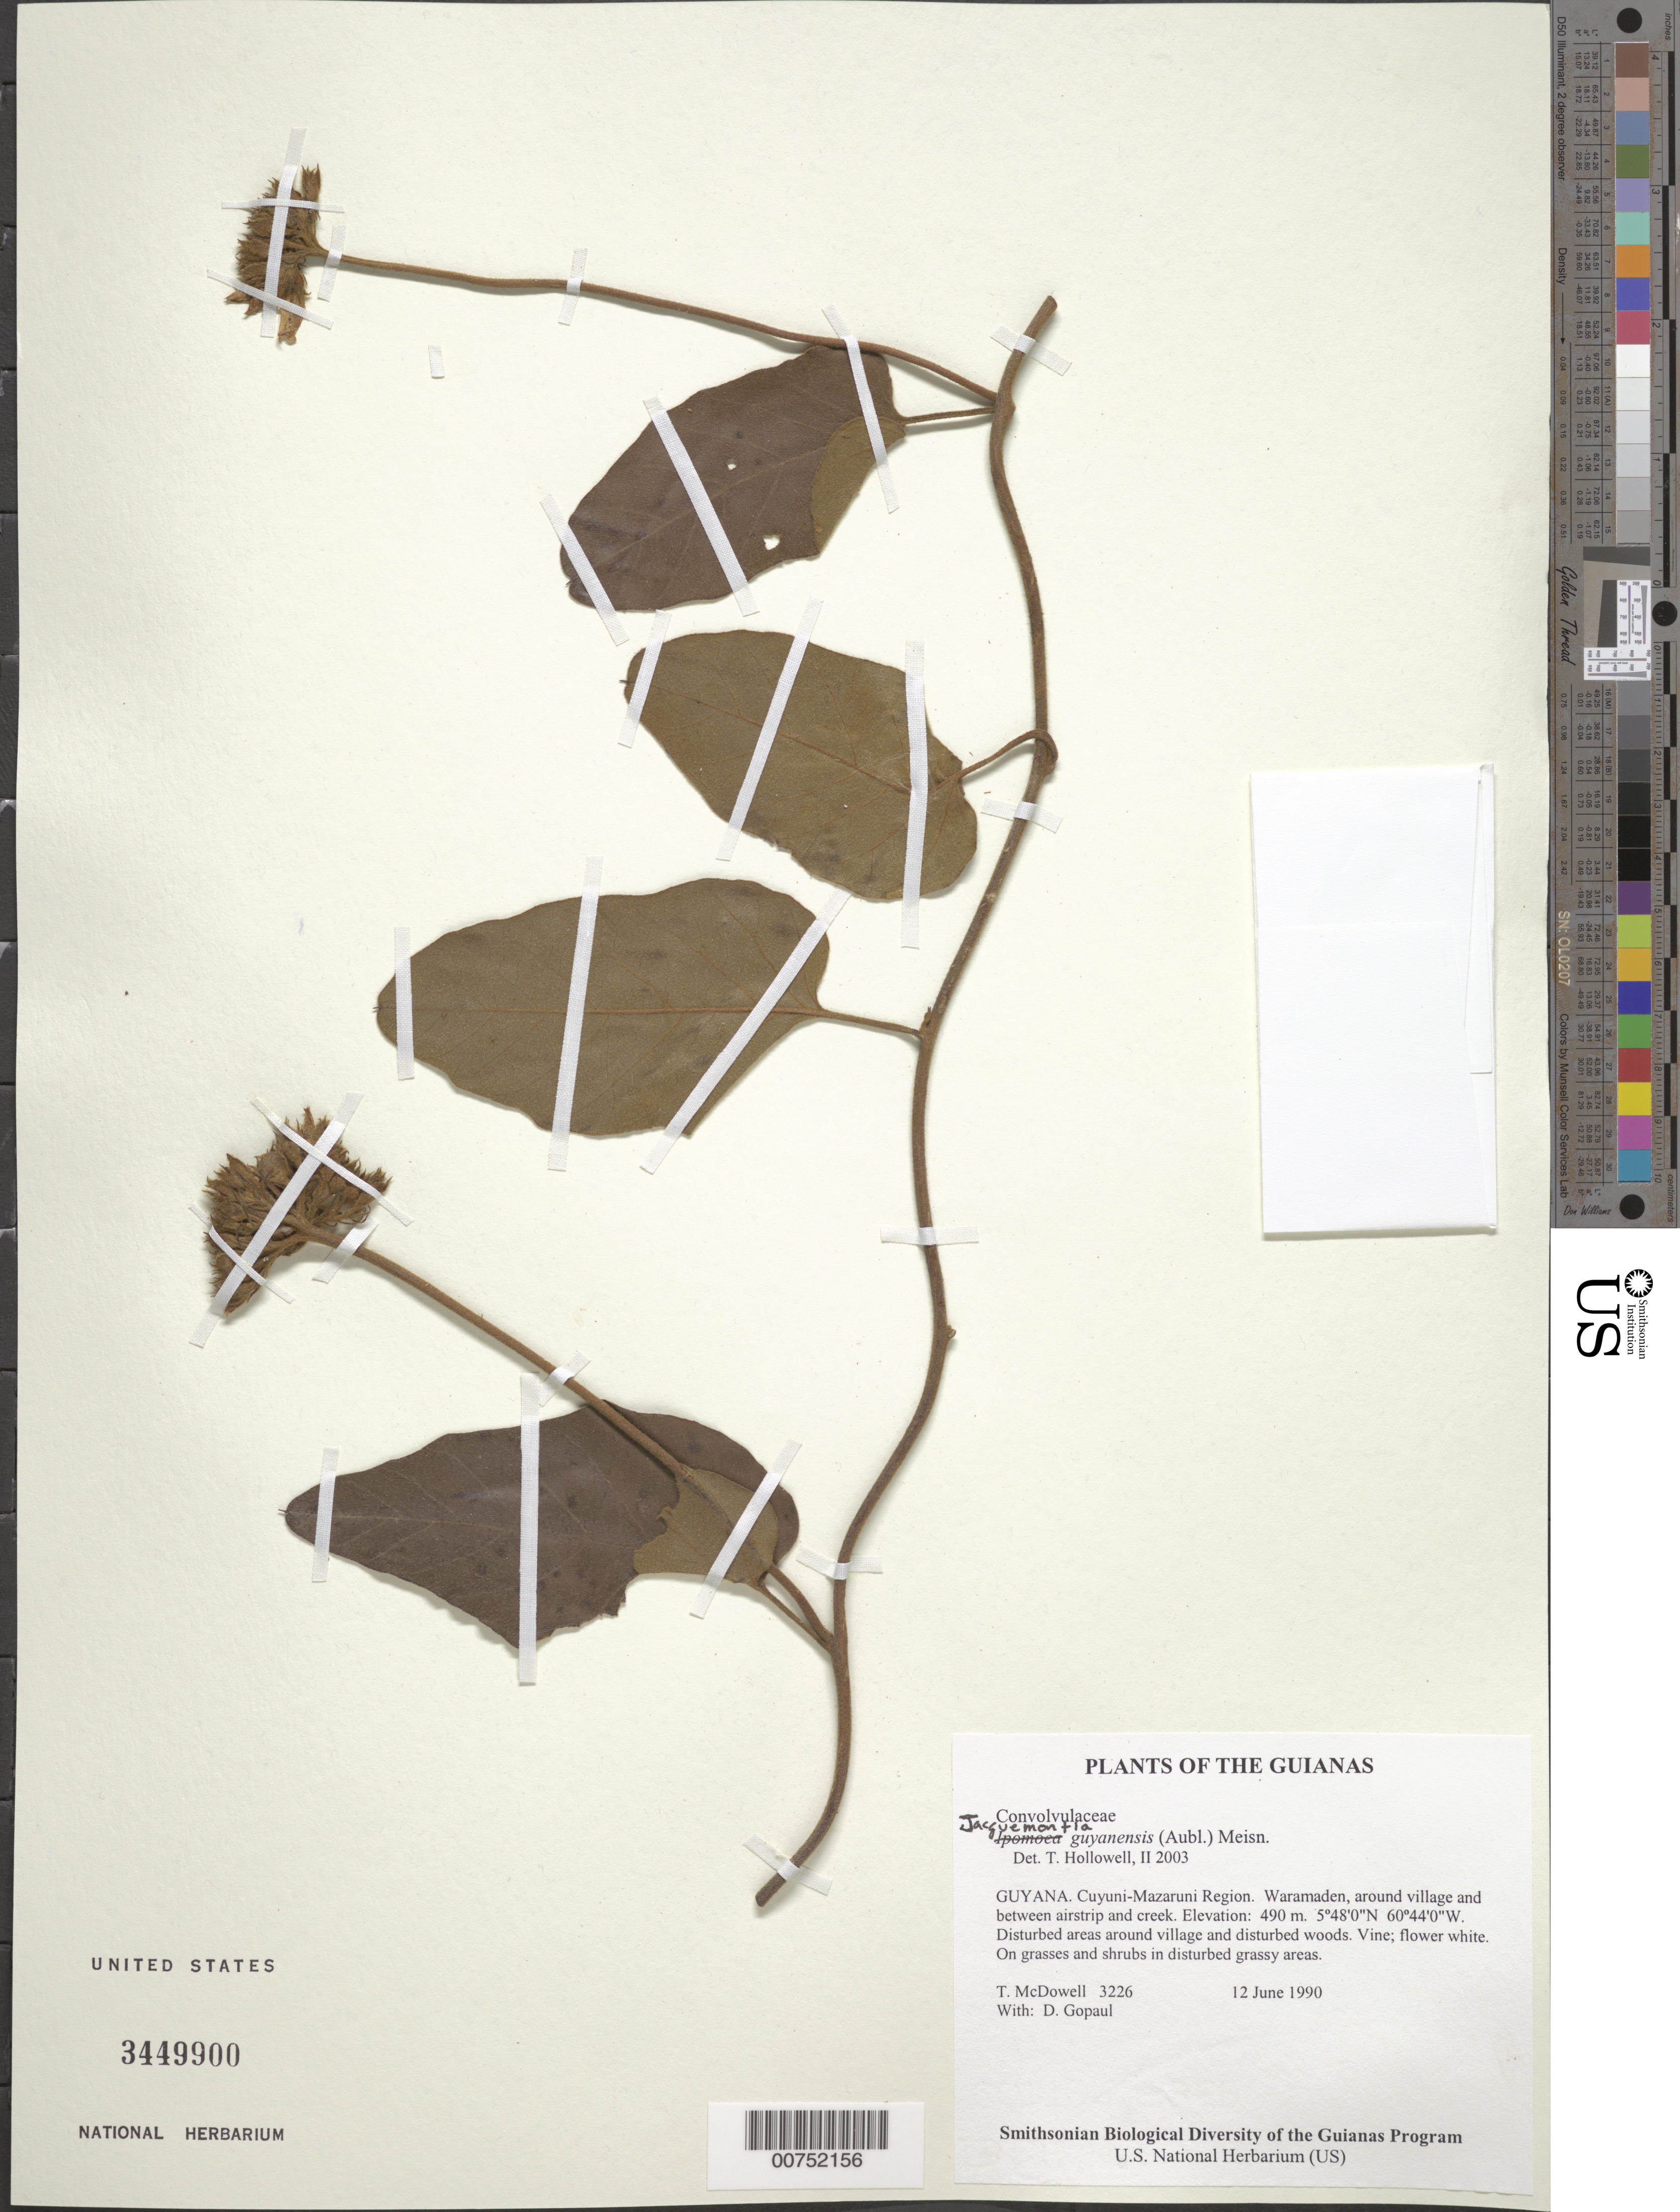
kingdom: Plantae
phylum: Tracheophyta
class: Magnoliopsida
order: Solanales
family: Convolvulaceae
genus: Jacquemontia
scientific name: Jacquemontia guyanensis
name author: (Aubl.) Meisn.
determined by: Hollowell, T. H., (BOT), Smithsonian Institution - National Museum of Natural History (UNITED STATES)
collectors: T. McDowell & D. Gopaul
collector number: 3226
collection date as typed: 12 June 1990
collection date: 1990-06-12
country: Guyana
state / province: Cuyuni-Mazaruni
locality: Waramaden, around village and between airstrip and creek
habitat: Disturbed areas around village and disturbed woods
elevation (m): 490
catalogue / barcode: US 3449900